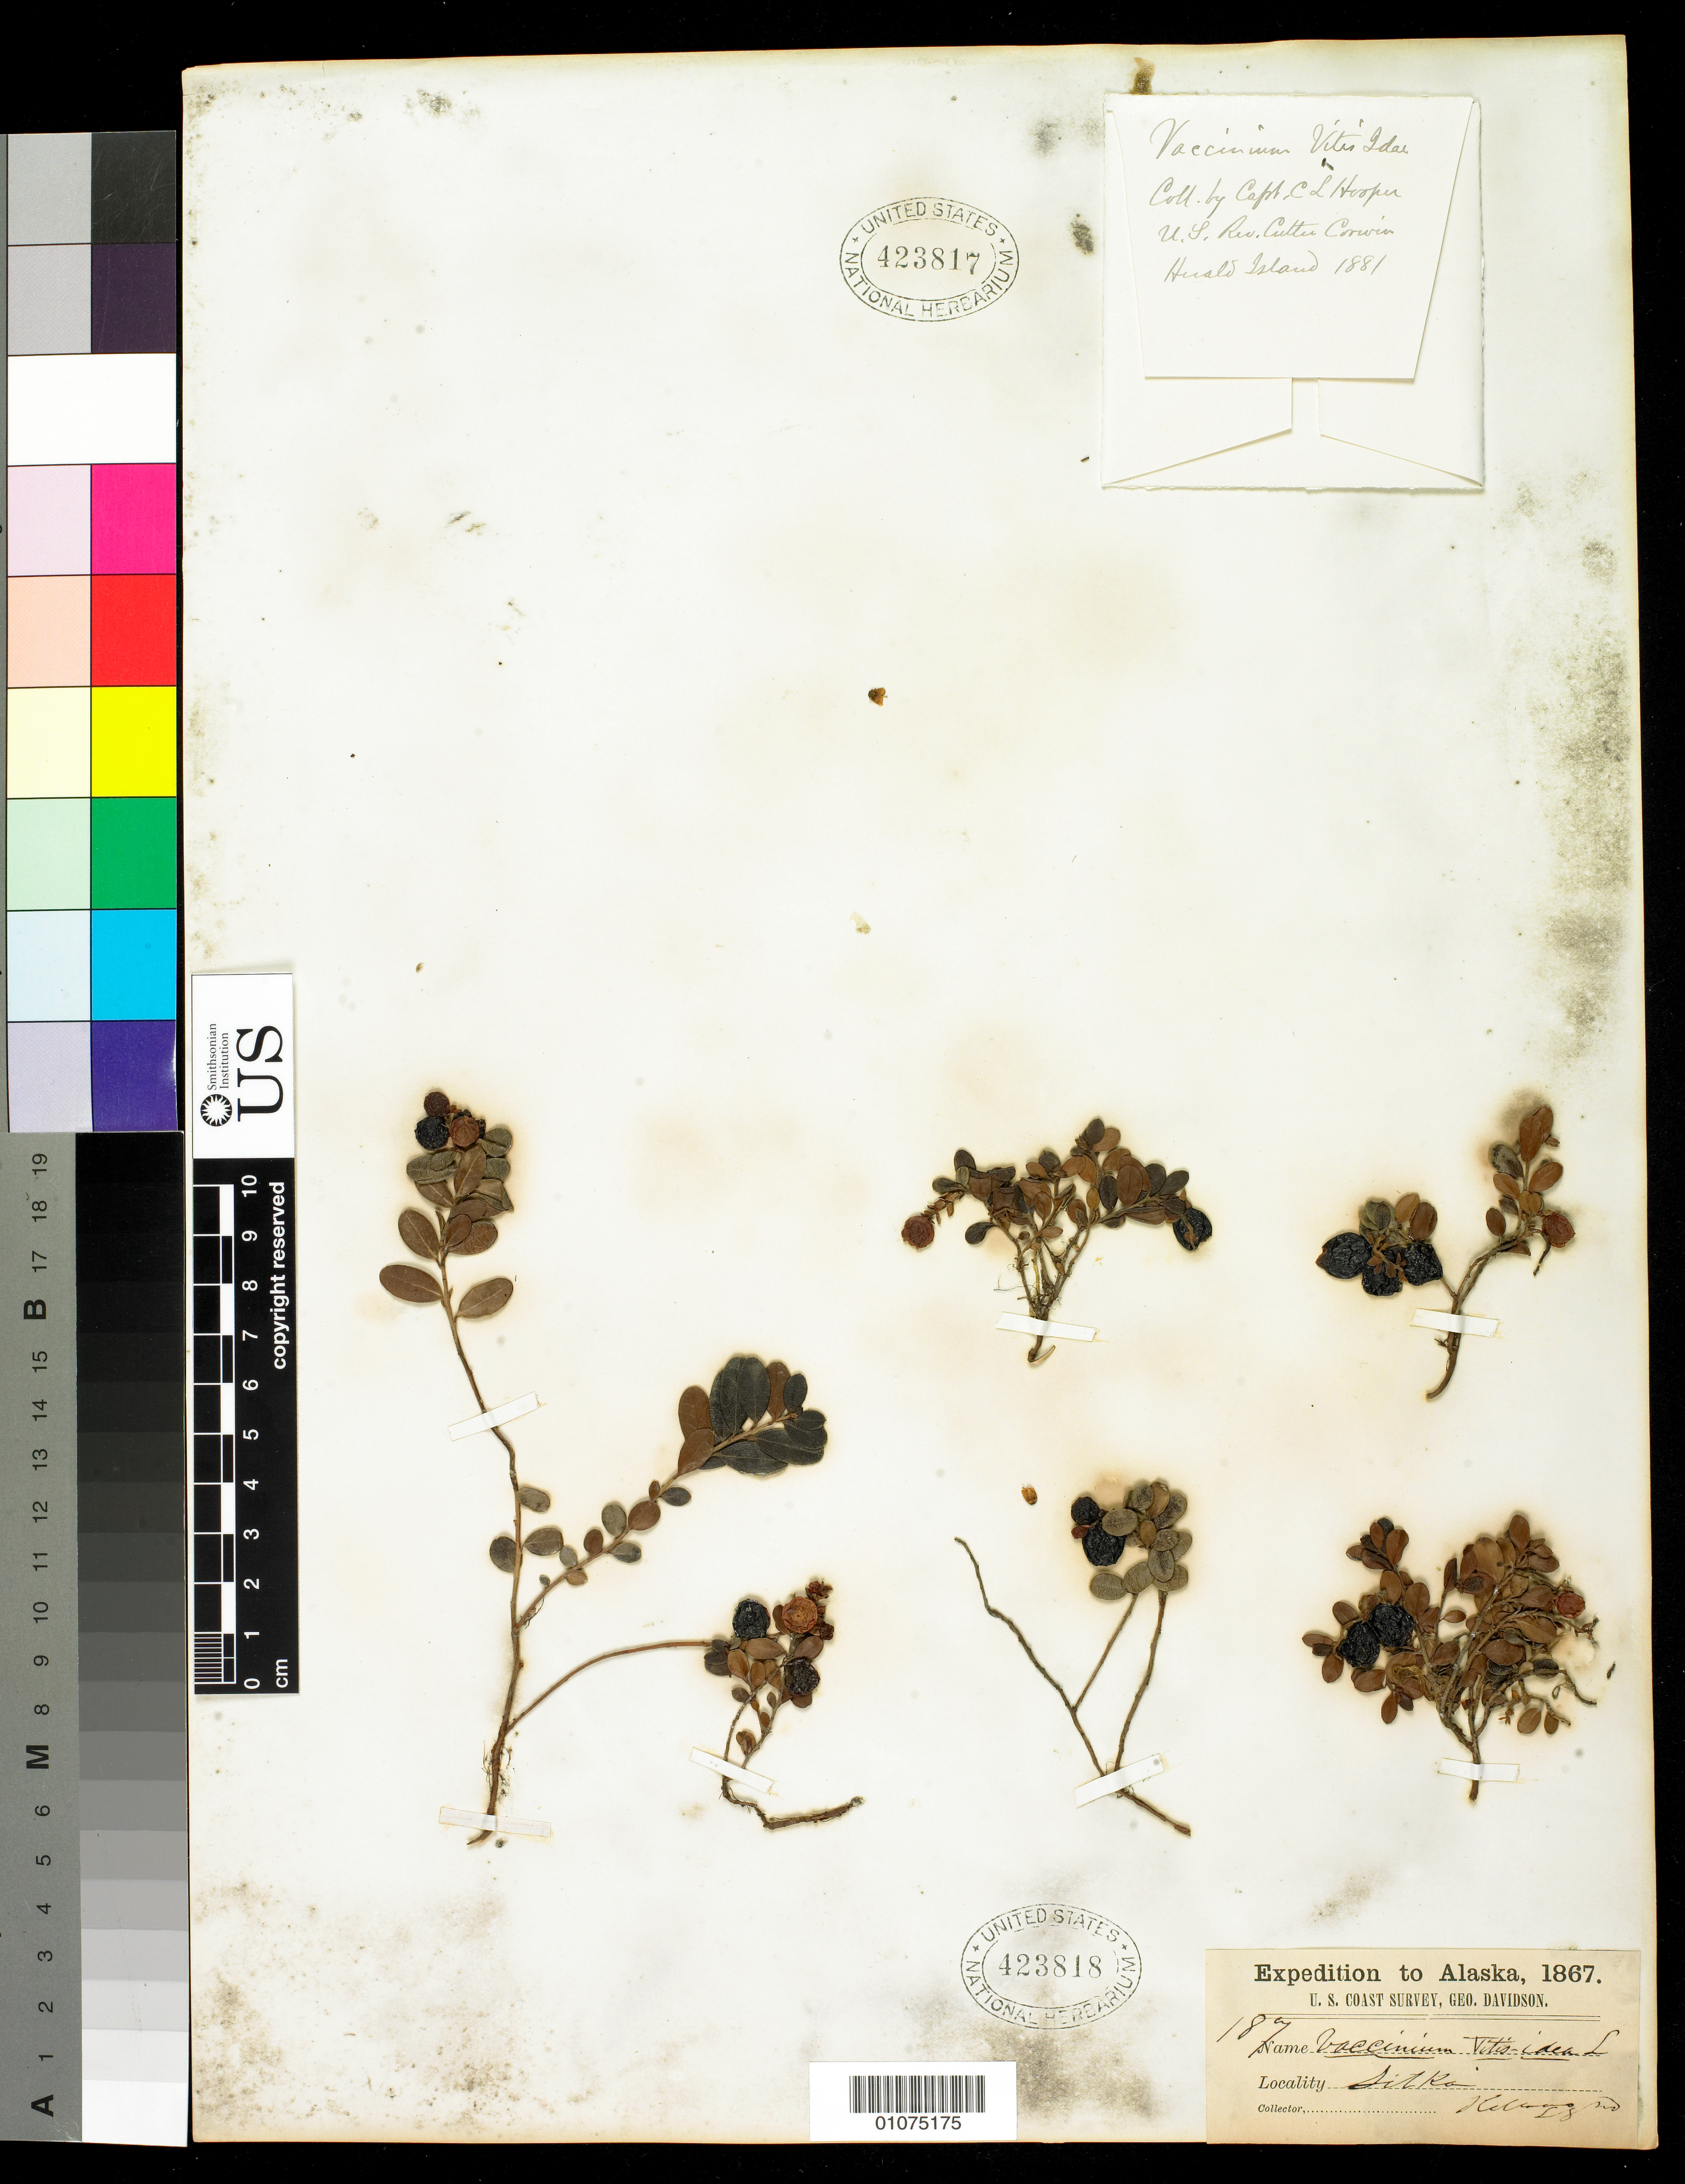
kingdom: Plantae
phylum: Tracheophyta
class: Magnoliopsida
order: Ericales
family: Ericaceae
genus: Vaccinium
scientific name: Vaccinium vitis-idaea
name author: L.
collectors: A. Kellogg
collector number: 187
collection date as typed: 1867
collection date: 1867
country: United States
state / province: Alaska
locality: Sitka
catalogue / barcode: US 423818